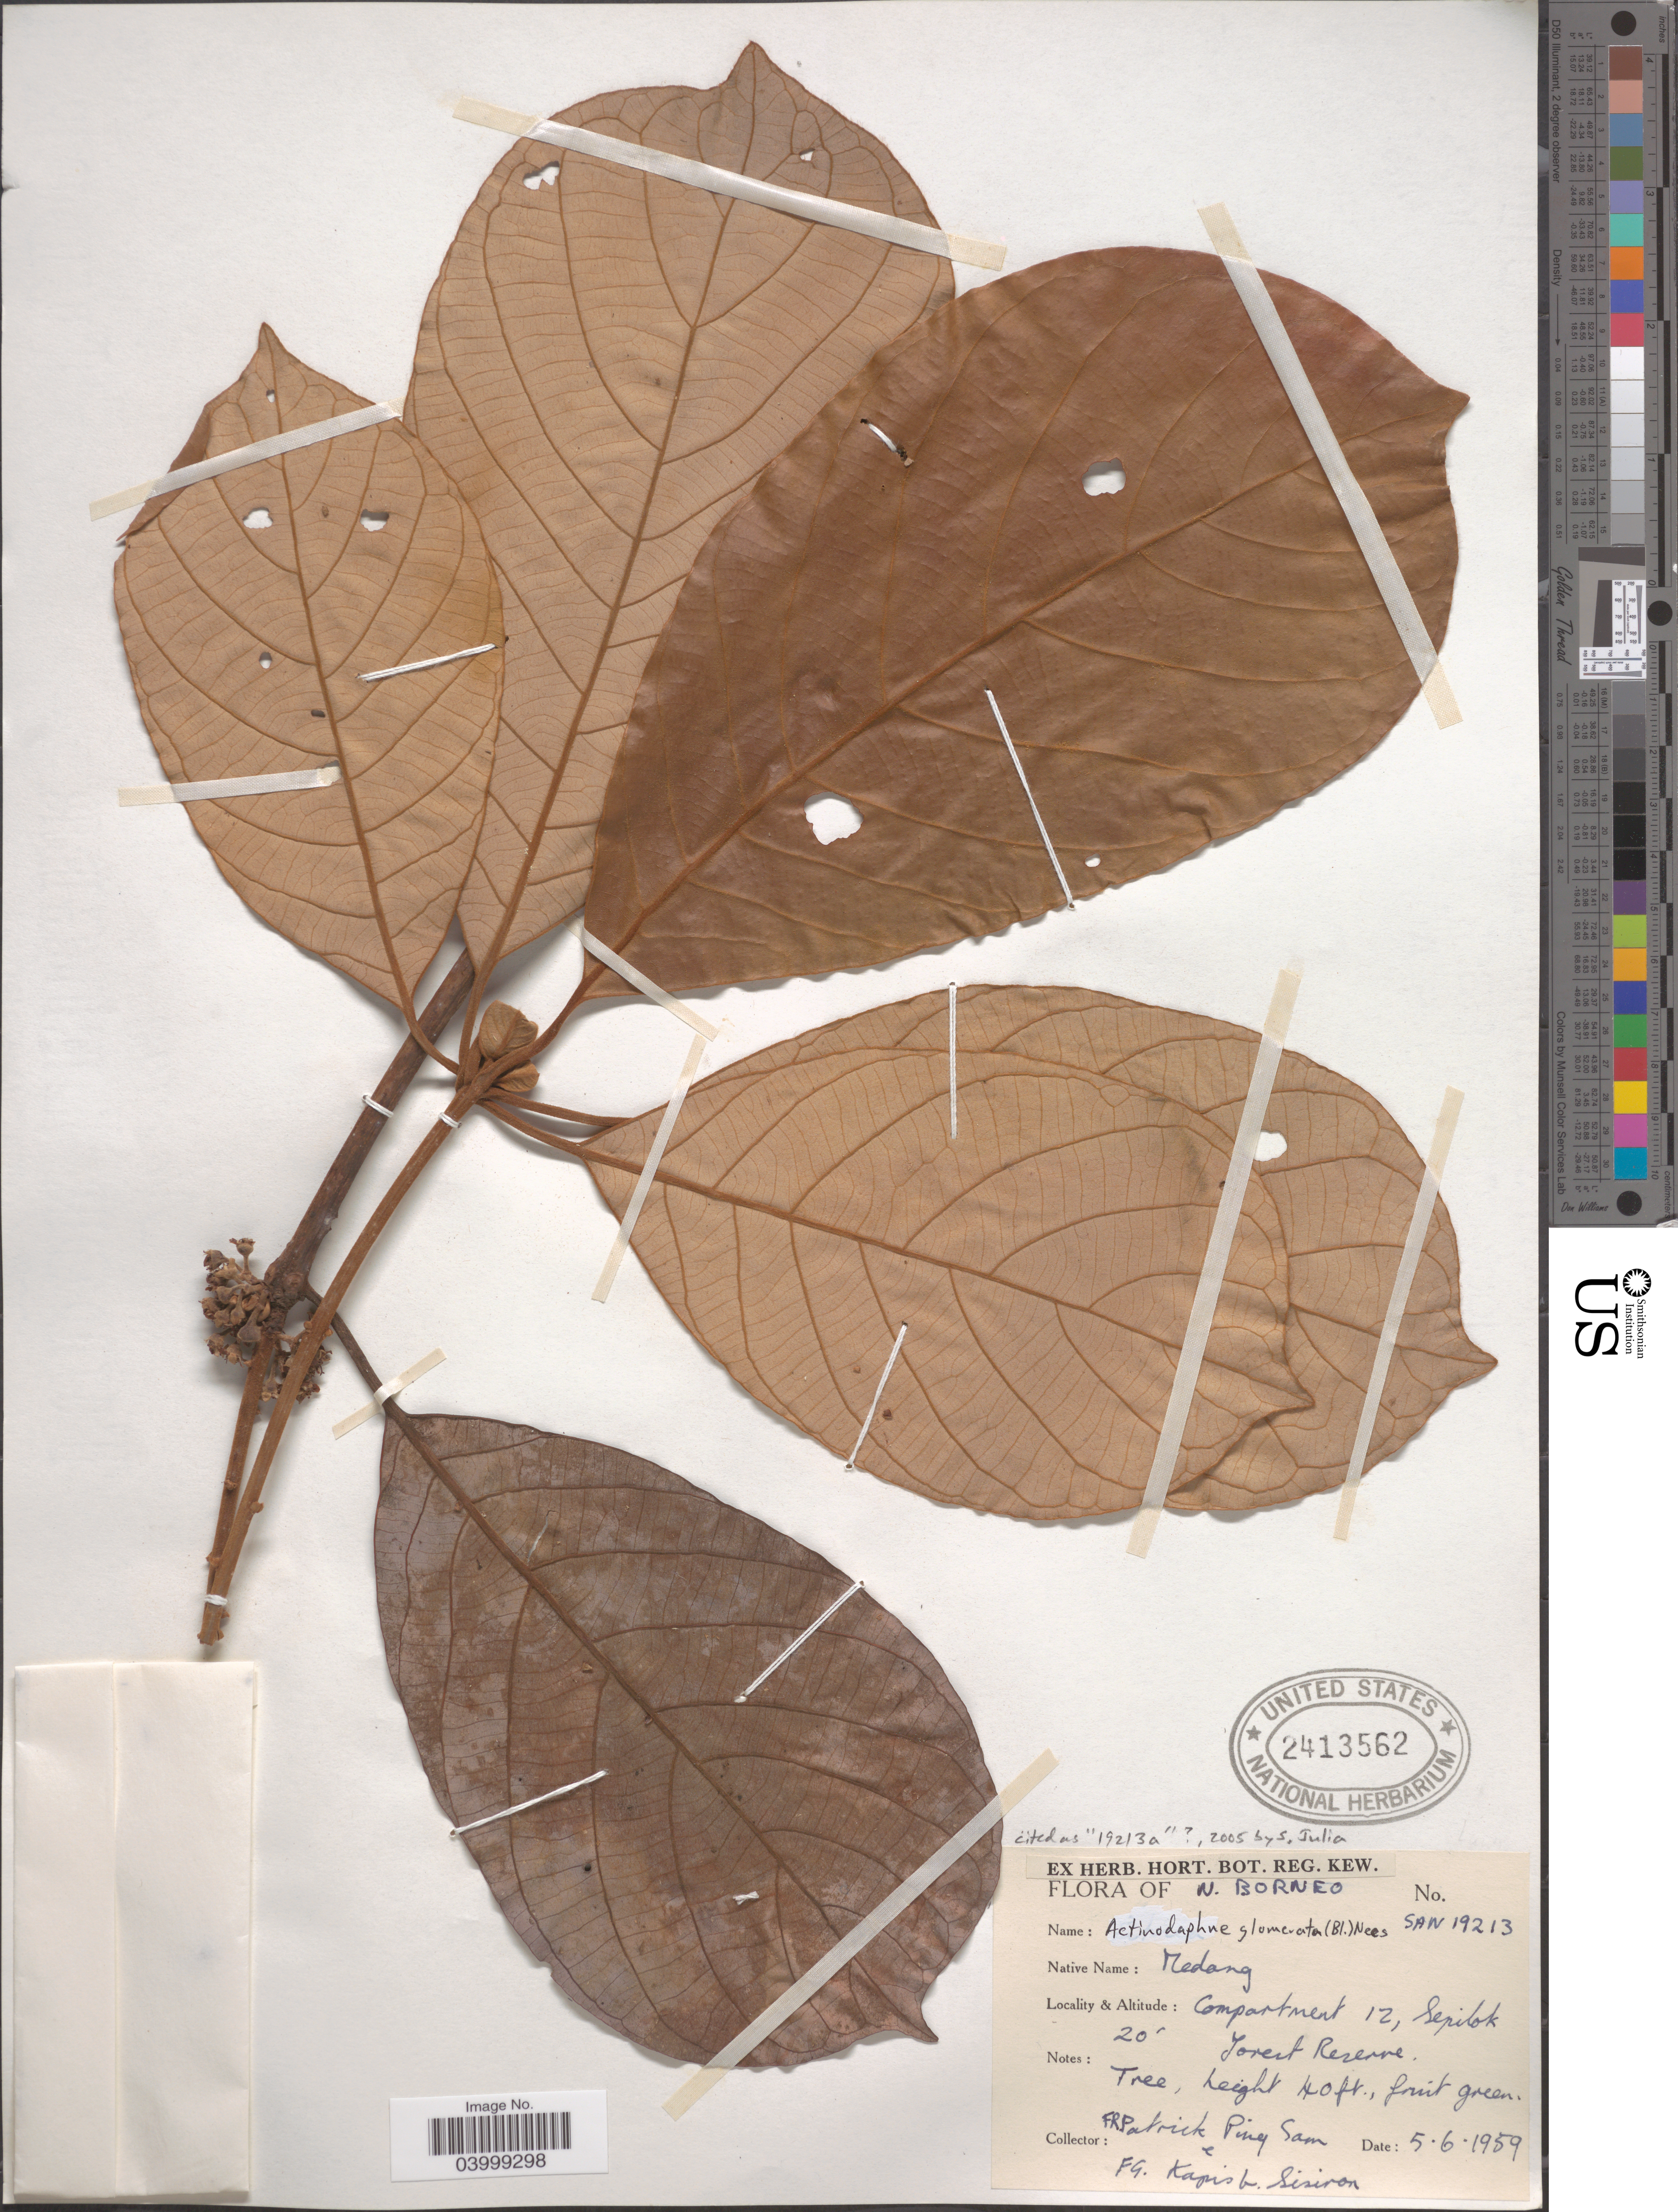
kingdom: Plantae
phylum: Tracheophyta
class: Magnoliopsida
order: Laurales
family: Lauraceae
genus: Actinodaphne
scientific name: Actinodaphne glomerata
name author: (Blume) Nees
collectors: Patrick Ping San & Kapis bin Sisiron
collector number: SAN19213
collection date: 1959-06-05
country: Malaysia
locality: N. Borneo. Compartment 12, Sepilok Forest Reserve.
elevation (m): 6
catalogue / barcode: US 2413562